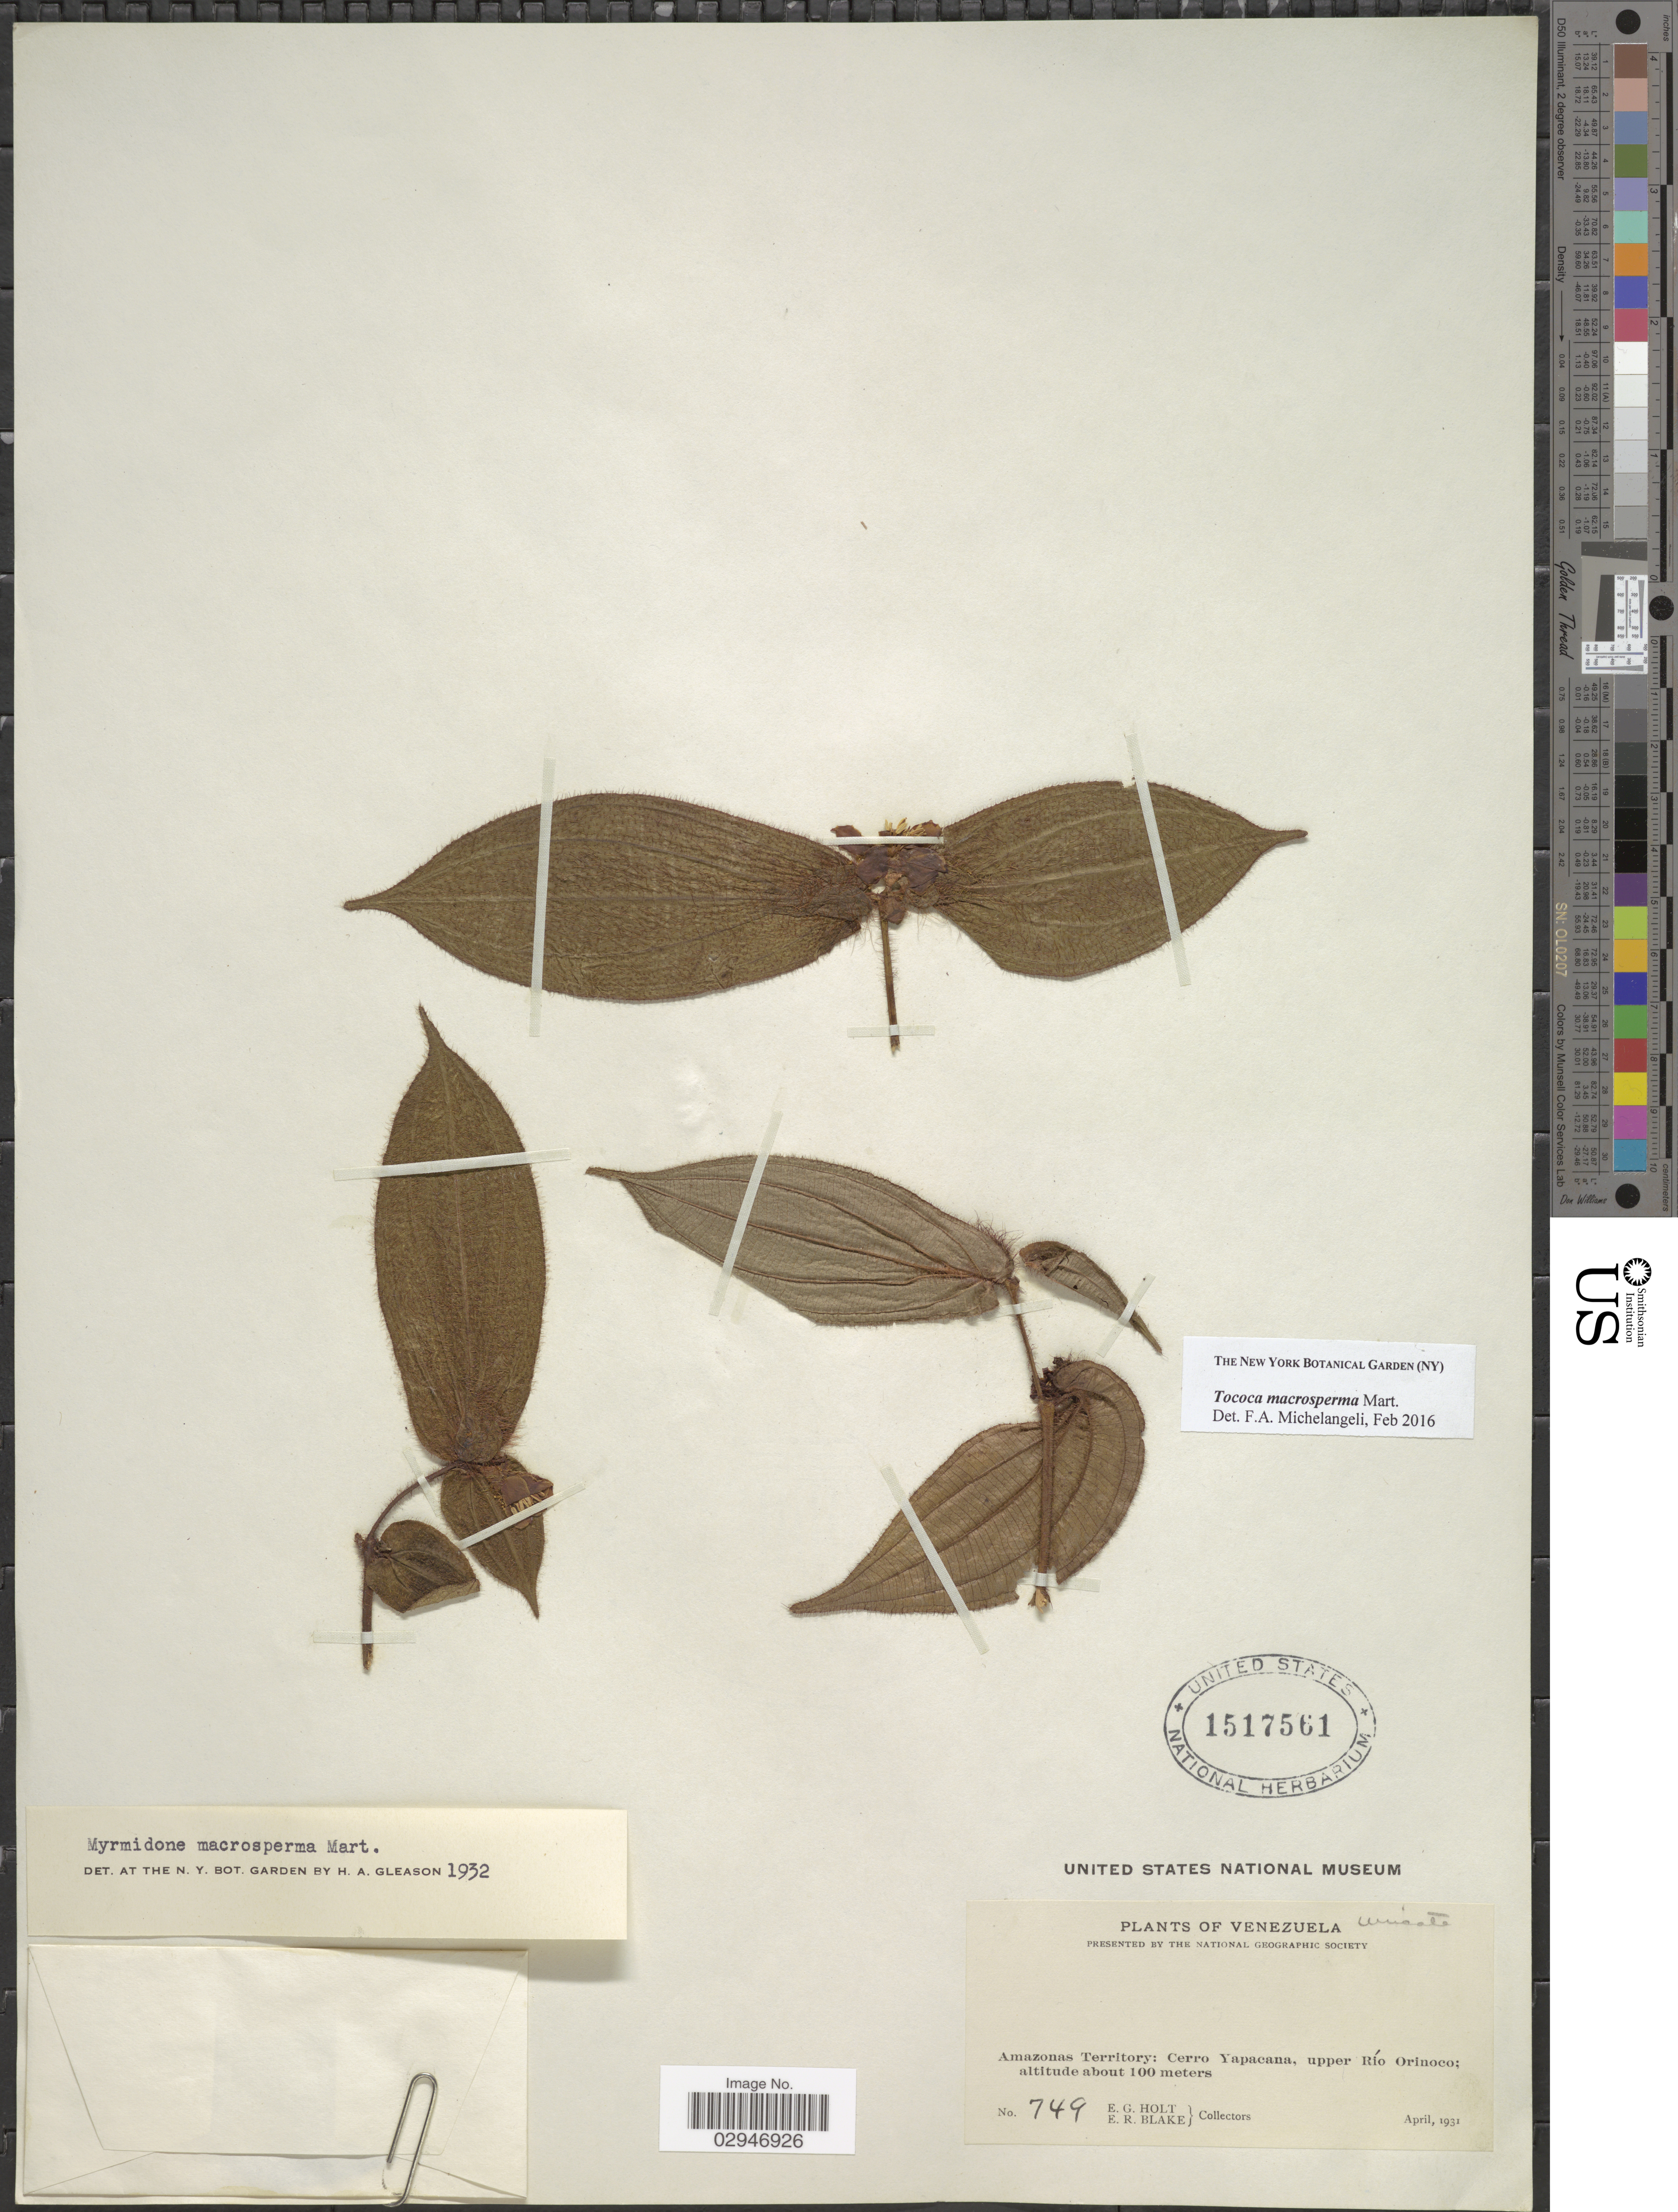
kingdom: Plantae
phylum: Tracheophyta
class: Magnoliopsida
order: Myrtales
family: Melastomataceae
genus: Tococa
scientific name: Tococa macrosperma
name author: Mart.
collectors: E. G. Holt & E. R. Blake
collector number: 749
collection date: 1931-04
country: Venezuela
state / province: Amazonas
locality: Amazonas Territory: Cerro Yapacana, upper Río Orinoco.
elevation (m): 100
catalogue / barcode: US 1517561